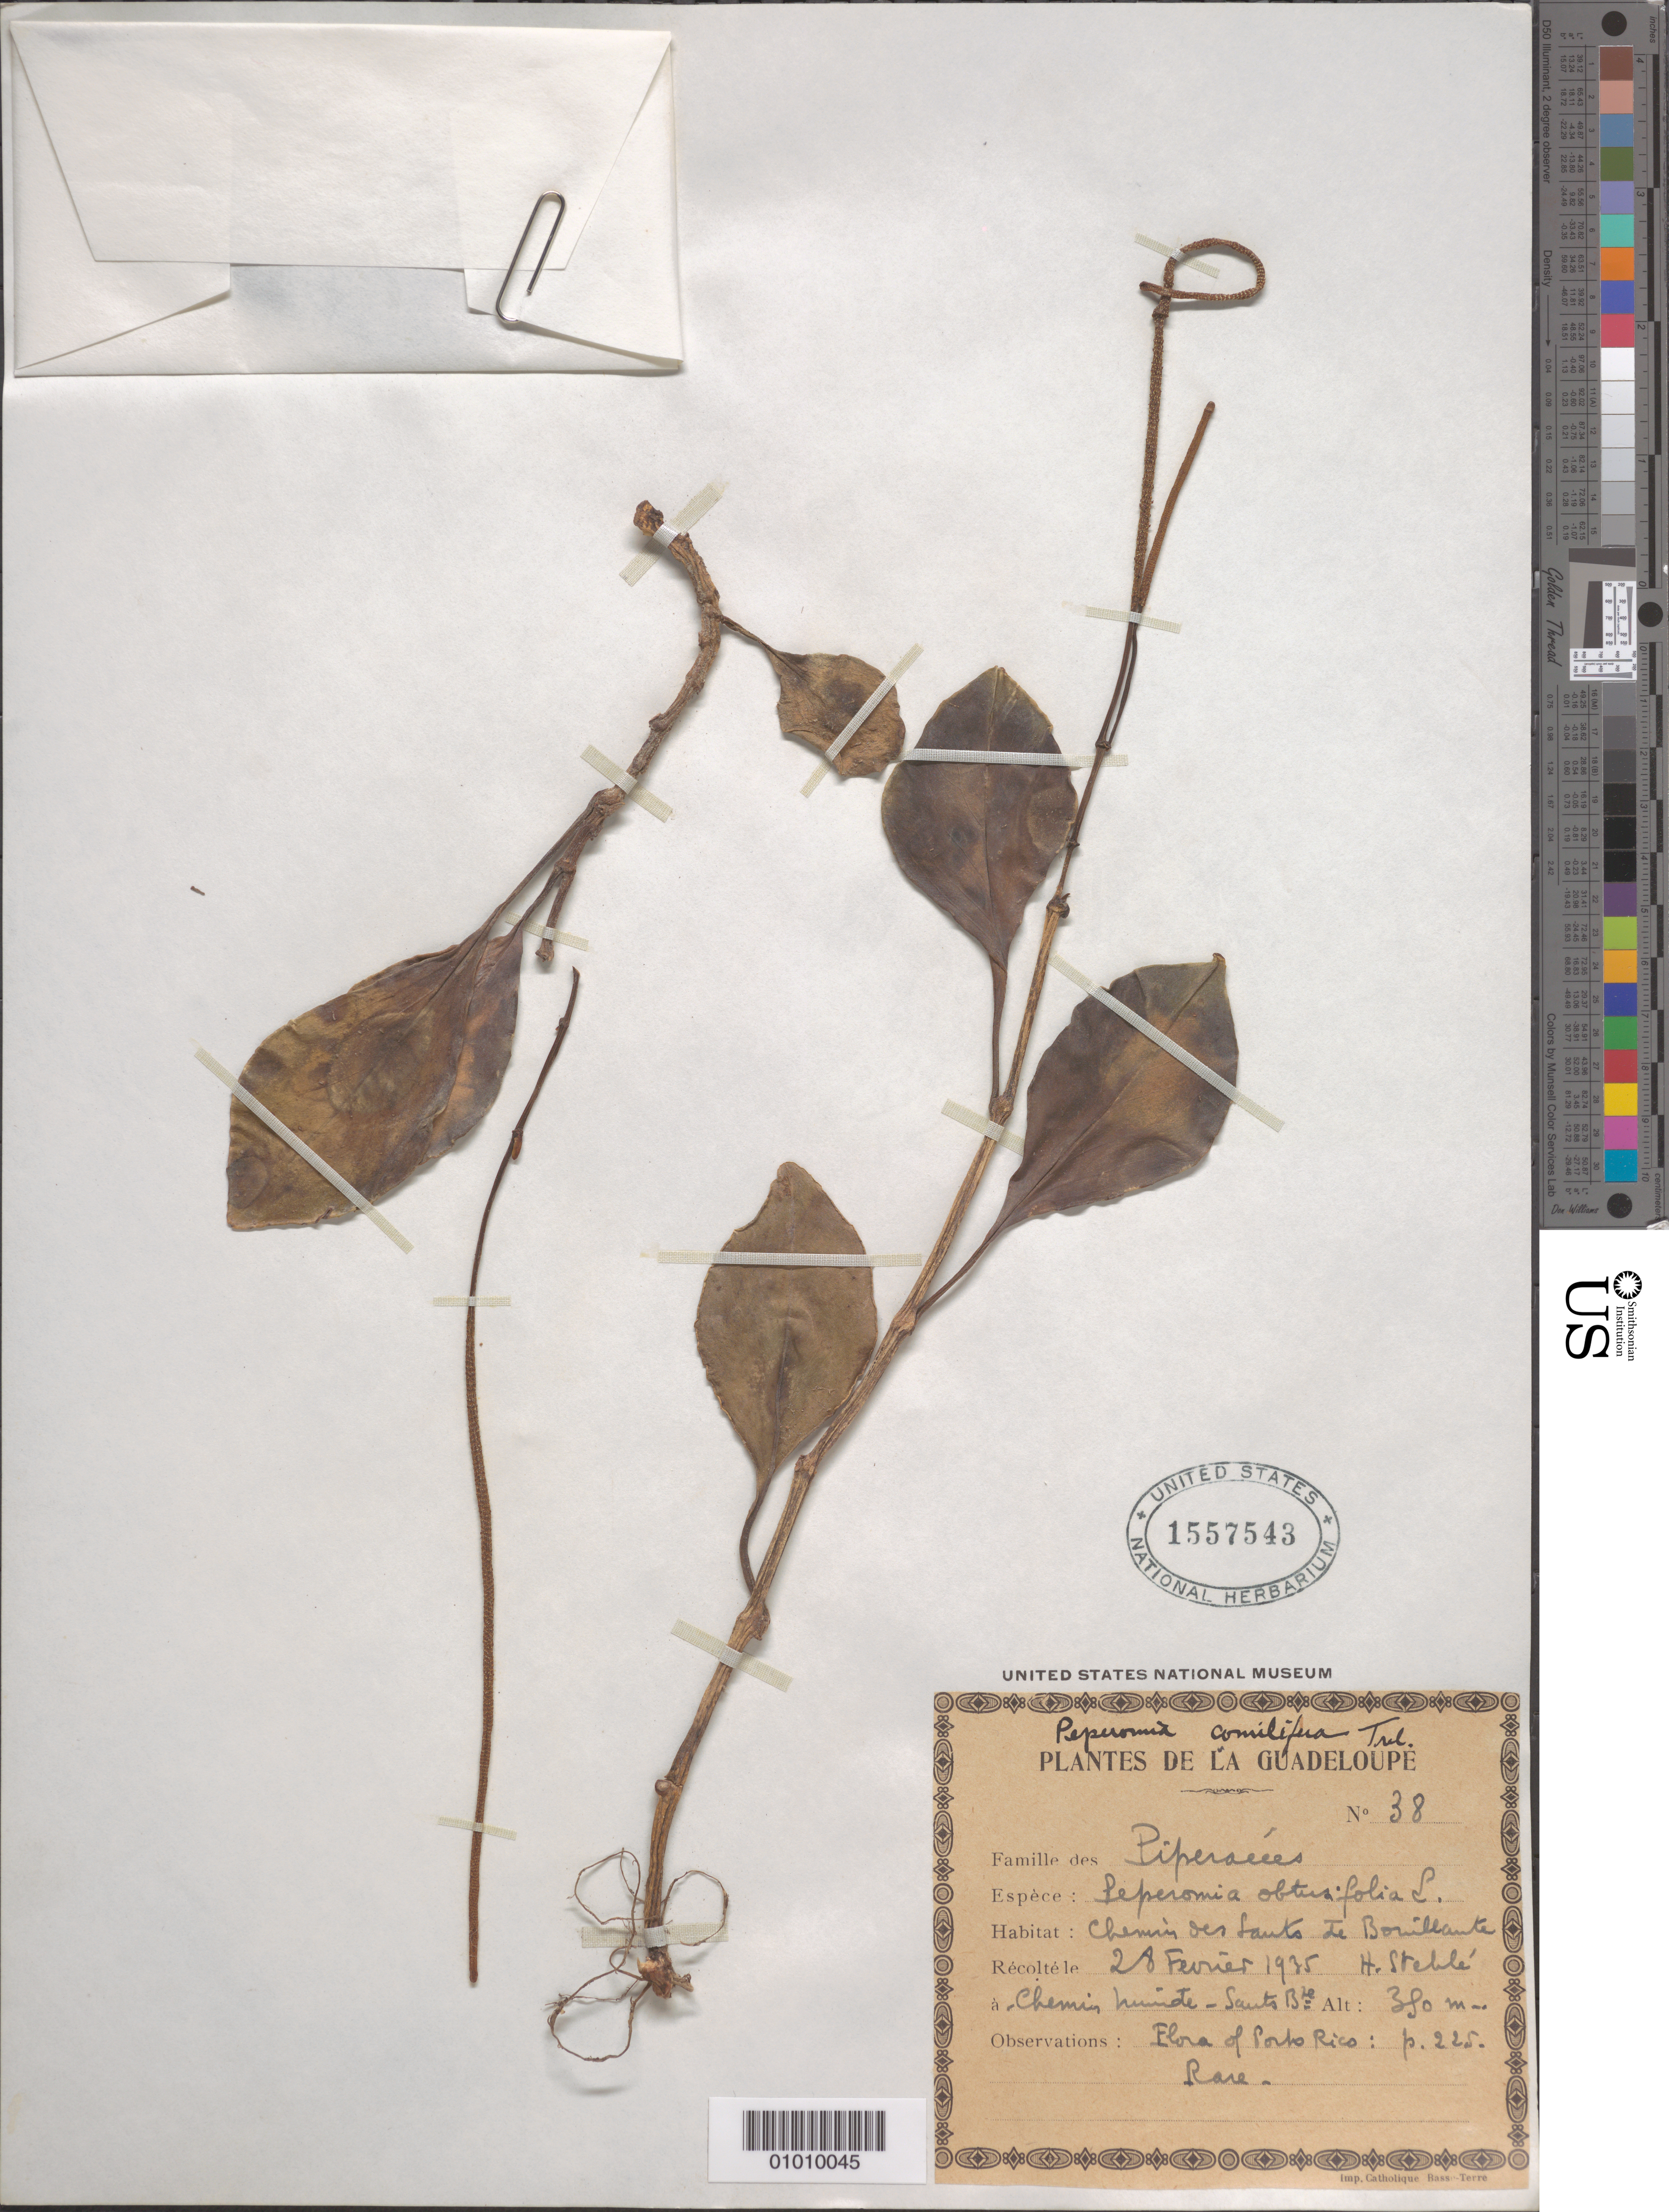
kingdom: Plantae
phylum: Tracheophyta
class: Magnoliopsida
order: Piperales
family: Piperaceae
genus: Peperomia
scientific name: Peperomia conulifera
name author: Trel. ex Stehlé & Quentin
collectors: H. Stehlé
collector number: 38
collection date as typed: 28 Feb 1935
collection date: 1935-02-28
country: Guadeloupe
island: Basse Terre [Guadeloupe]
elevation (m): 380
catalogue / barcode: US 1557543